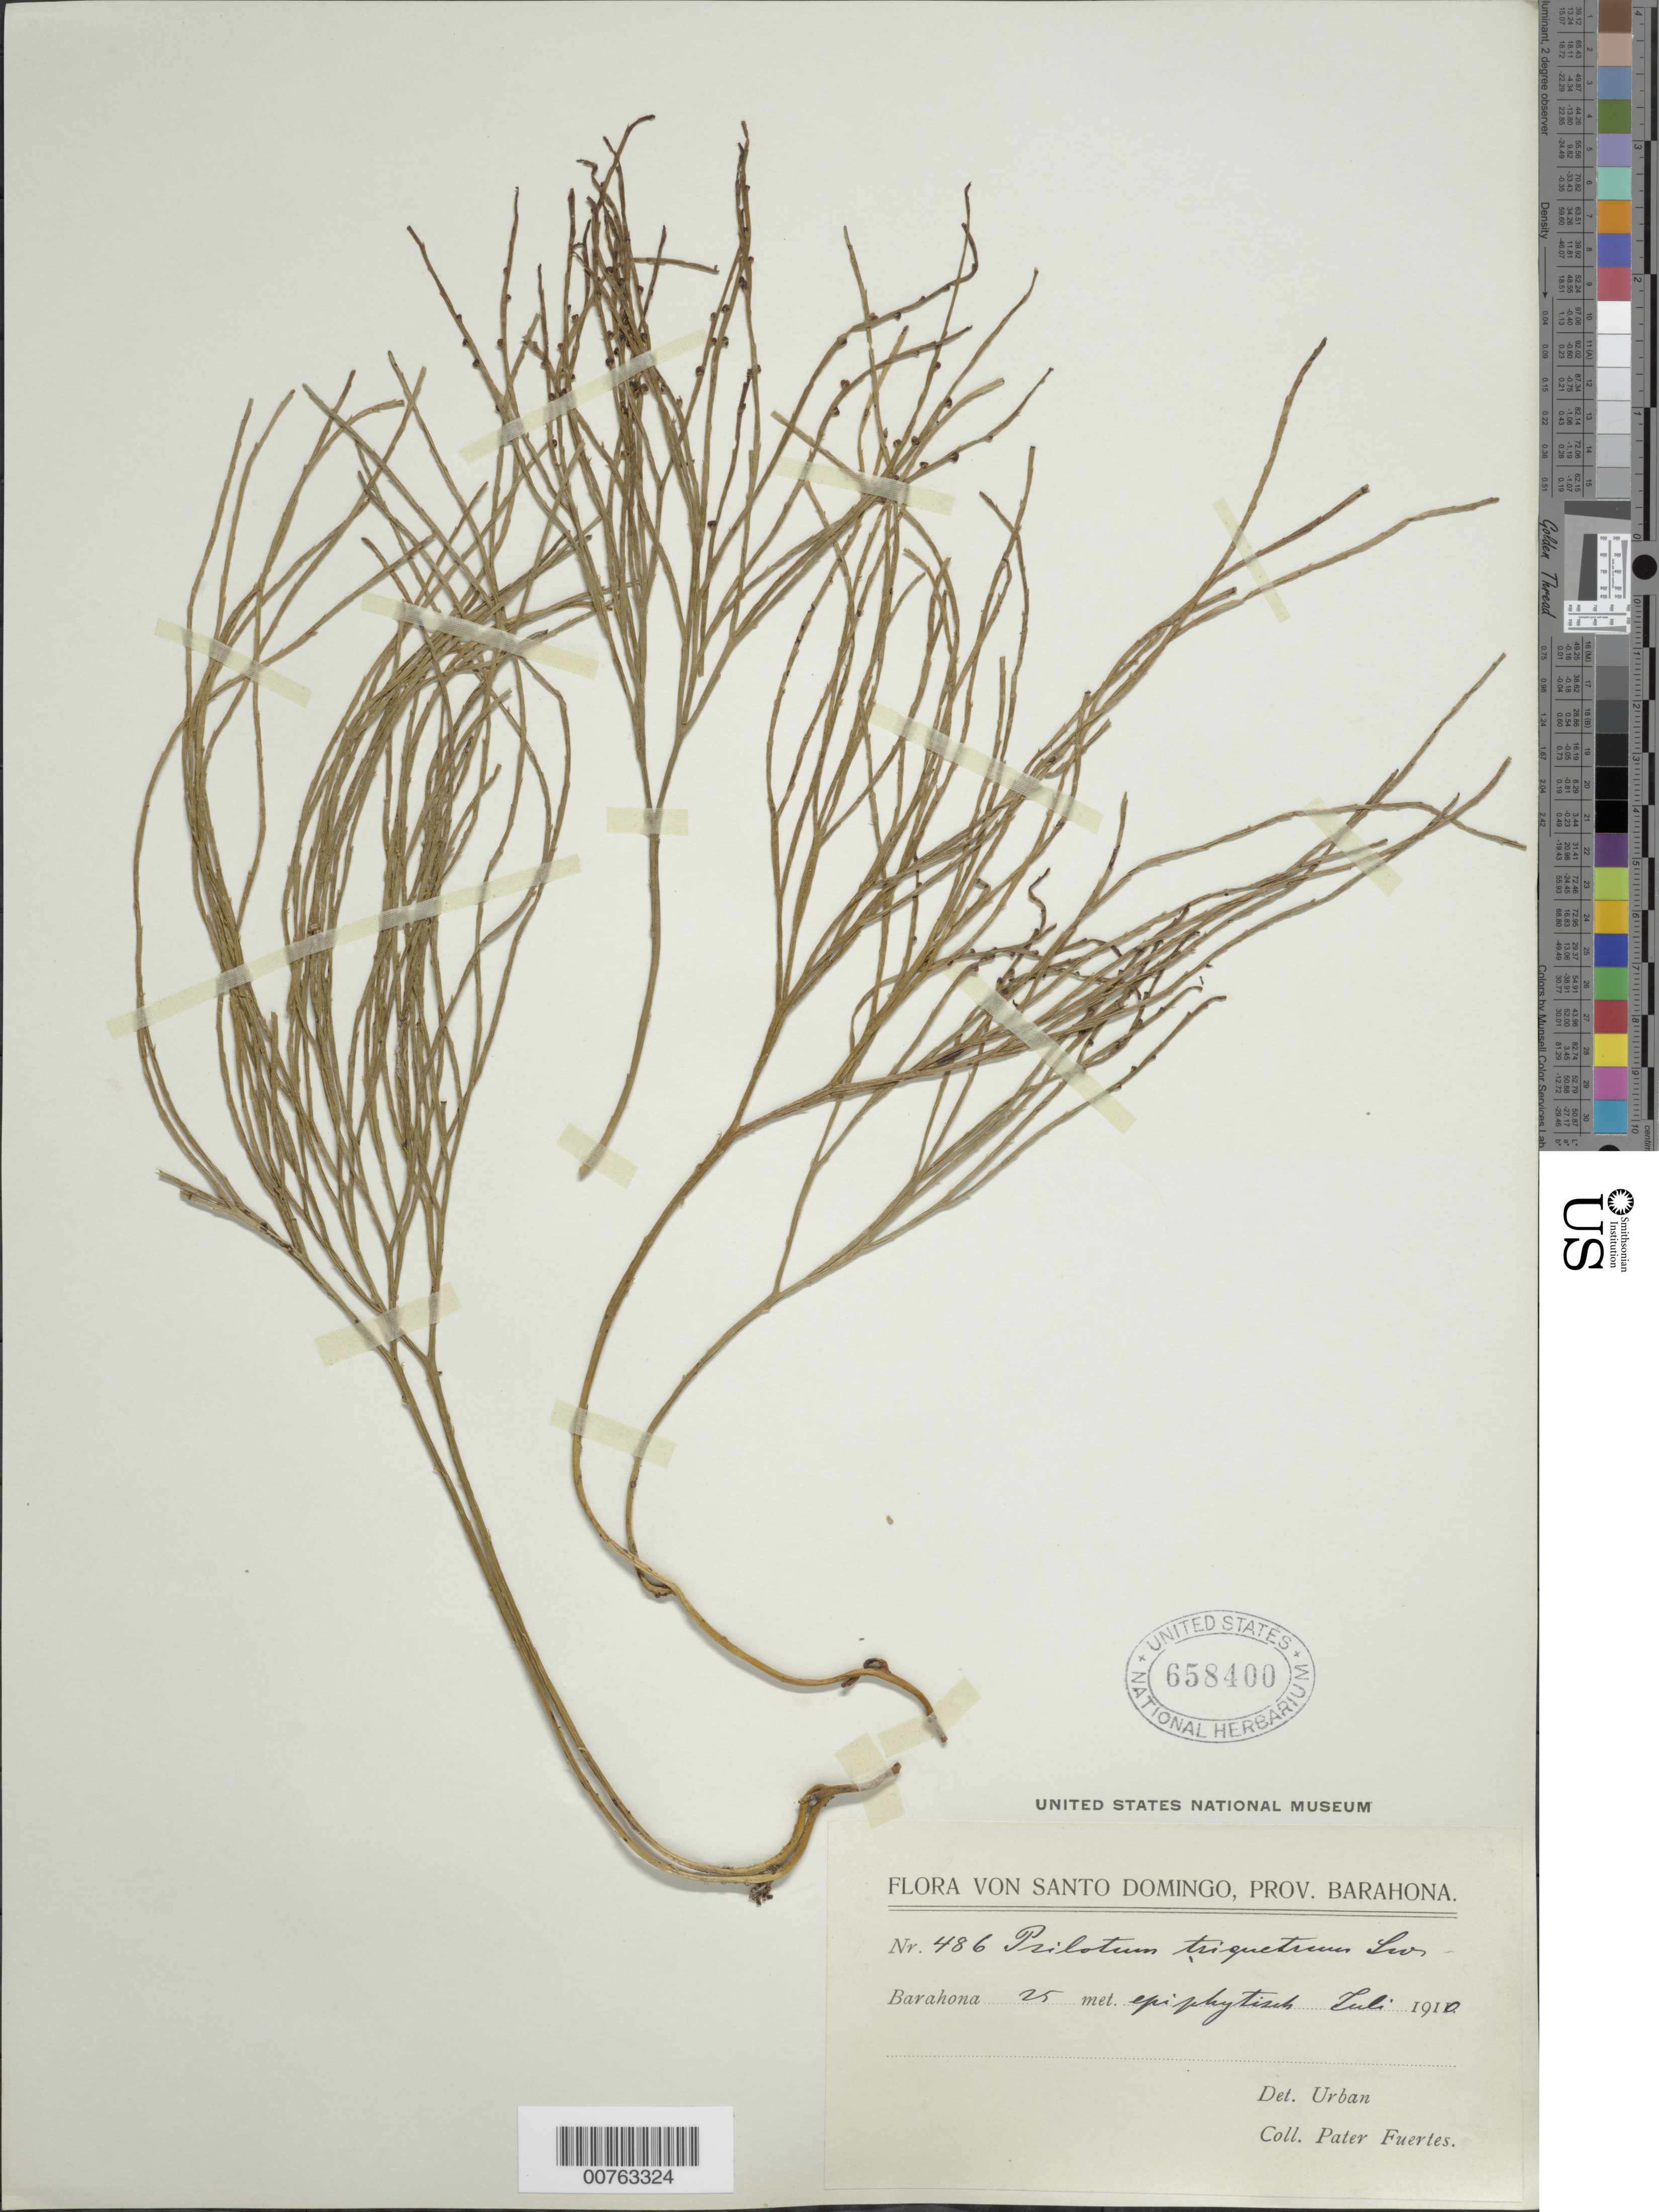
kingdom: Plantae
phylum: Tracheophyta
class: Polypodiopsida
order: Psilotales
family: Psilotaceae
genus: Psilotum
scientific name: Psilotum nudum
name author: (L.) P. Beauv.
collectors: M. D. Fuertes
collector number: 486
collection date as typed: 1910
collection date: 1910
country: Dominican Republic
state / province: Barahona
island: Hispaniola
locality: Santo Domingo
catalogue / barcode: US 658400